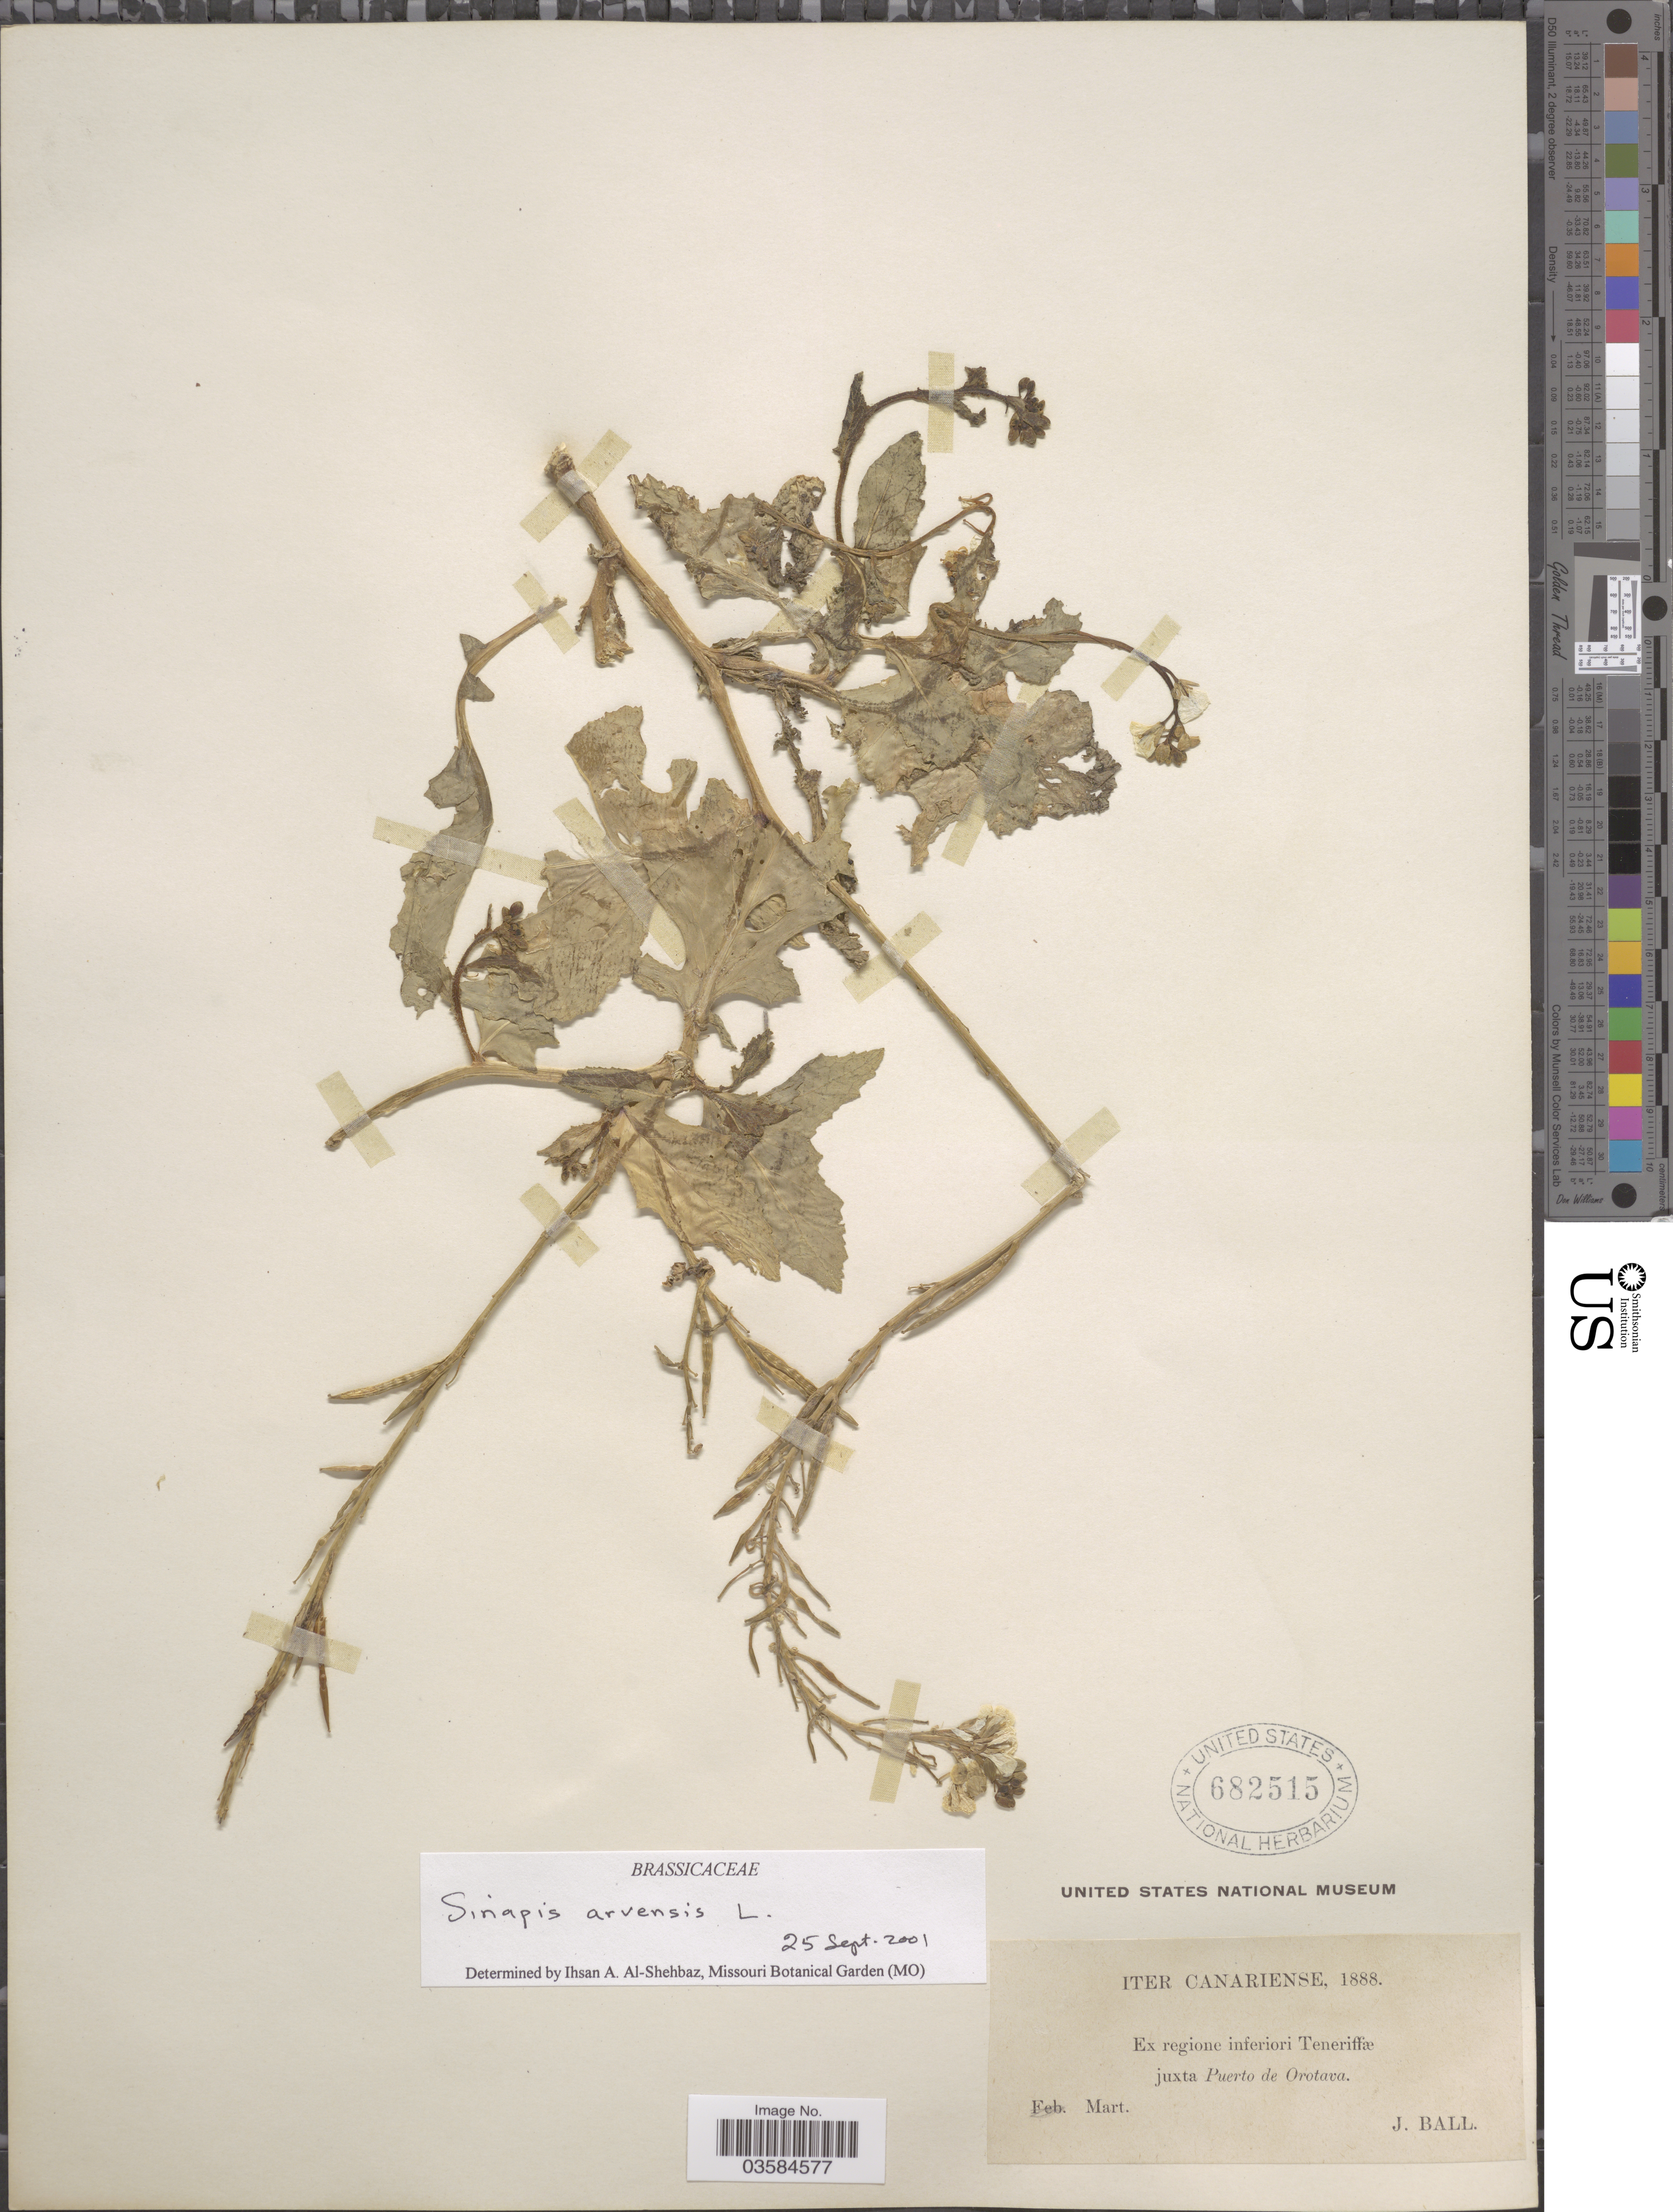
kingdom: Plantae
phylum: Tracheophyta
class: Magnoliopsida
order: Brassicales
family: Brassicaceae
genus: Sinapis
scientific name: Sinapis arvensis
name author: L.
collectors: J. Ball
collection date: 1888-03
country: Spain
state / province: Canarias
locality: Iter Canariense. Ex regione inferiori Teneriffæ juxta Puerto de Orotova.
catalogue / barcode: US 682515